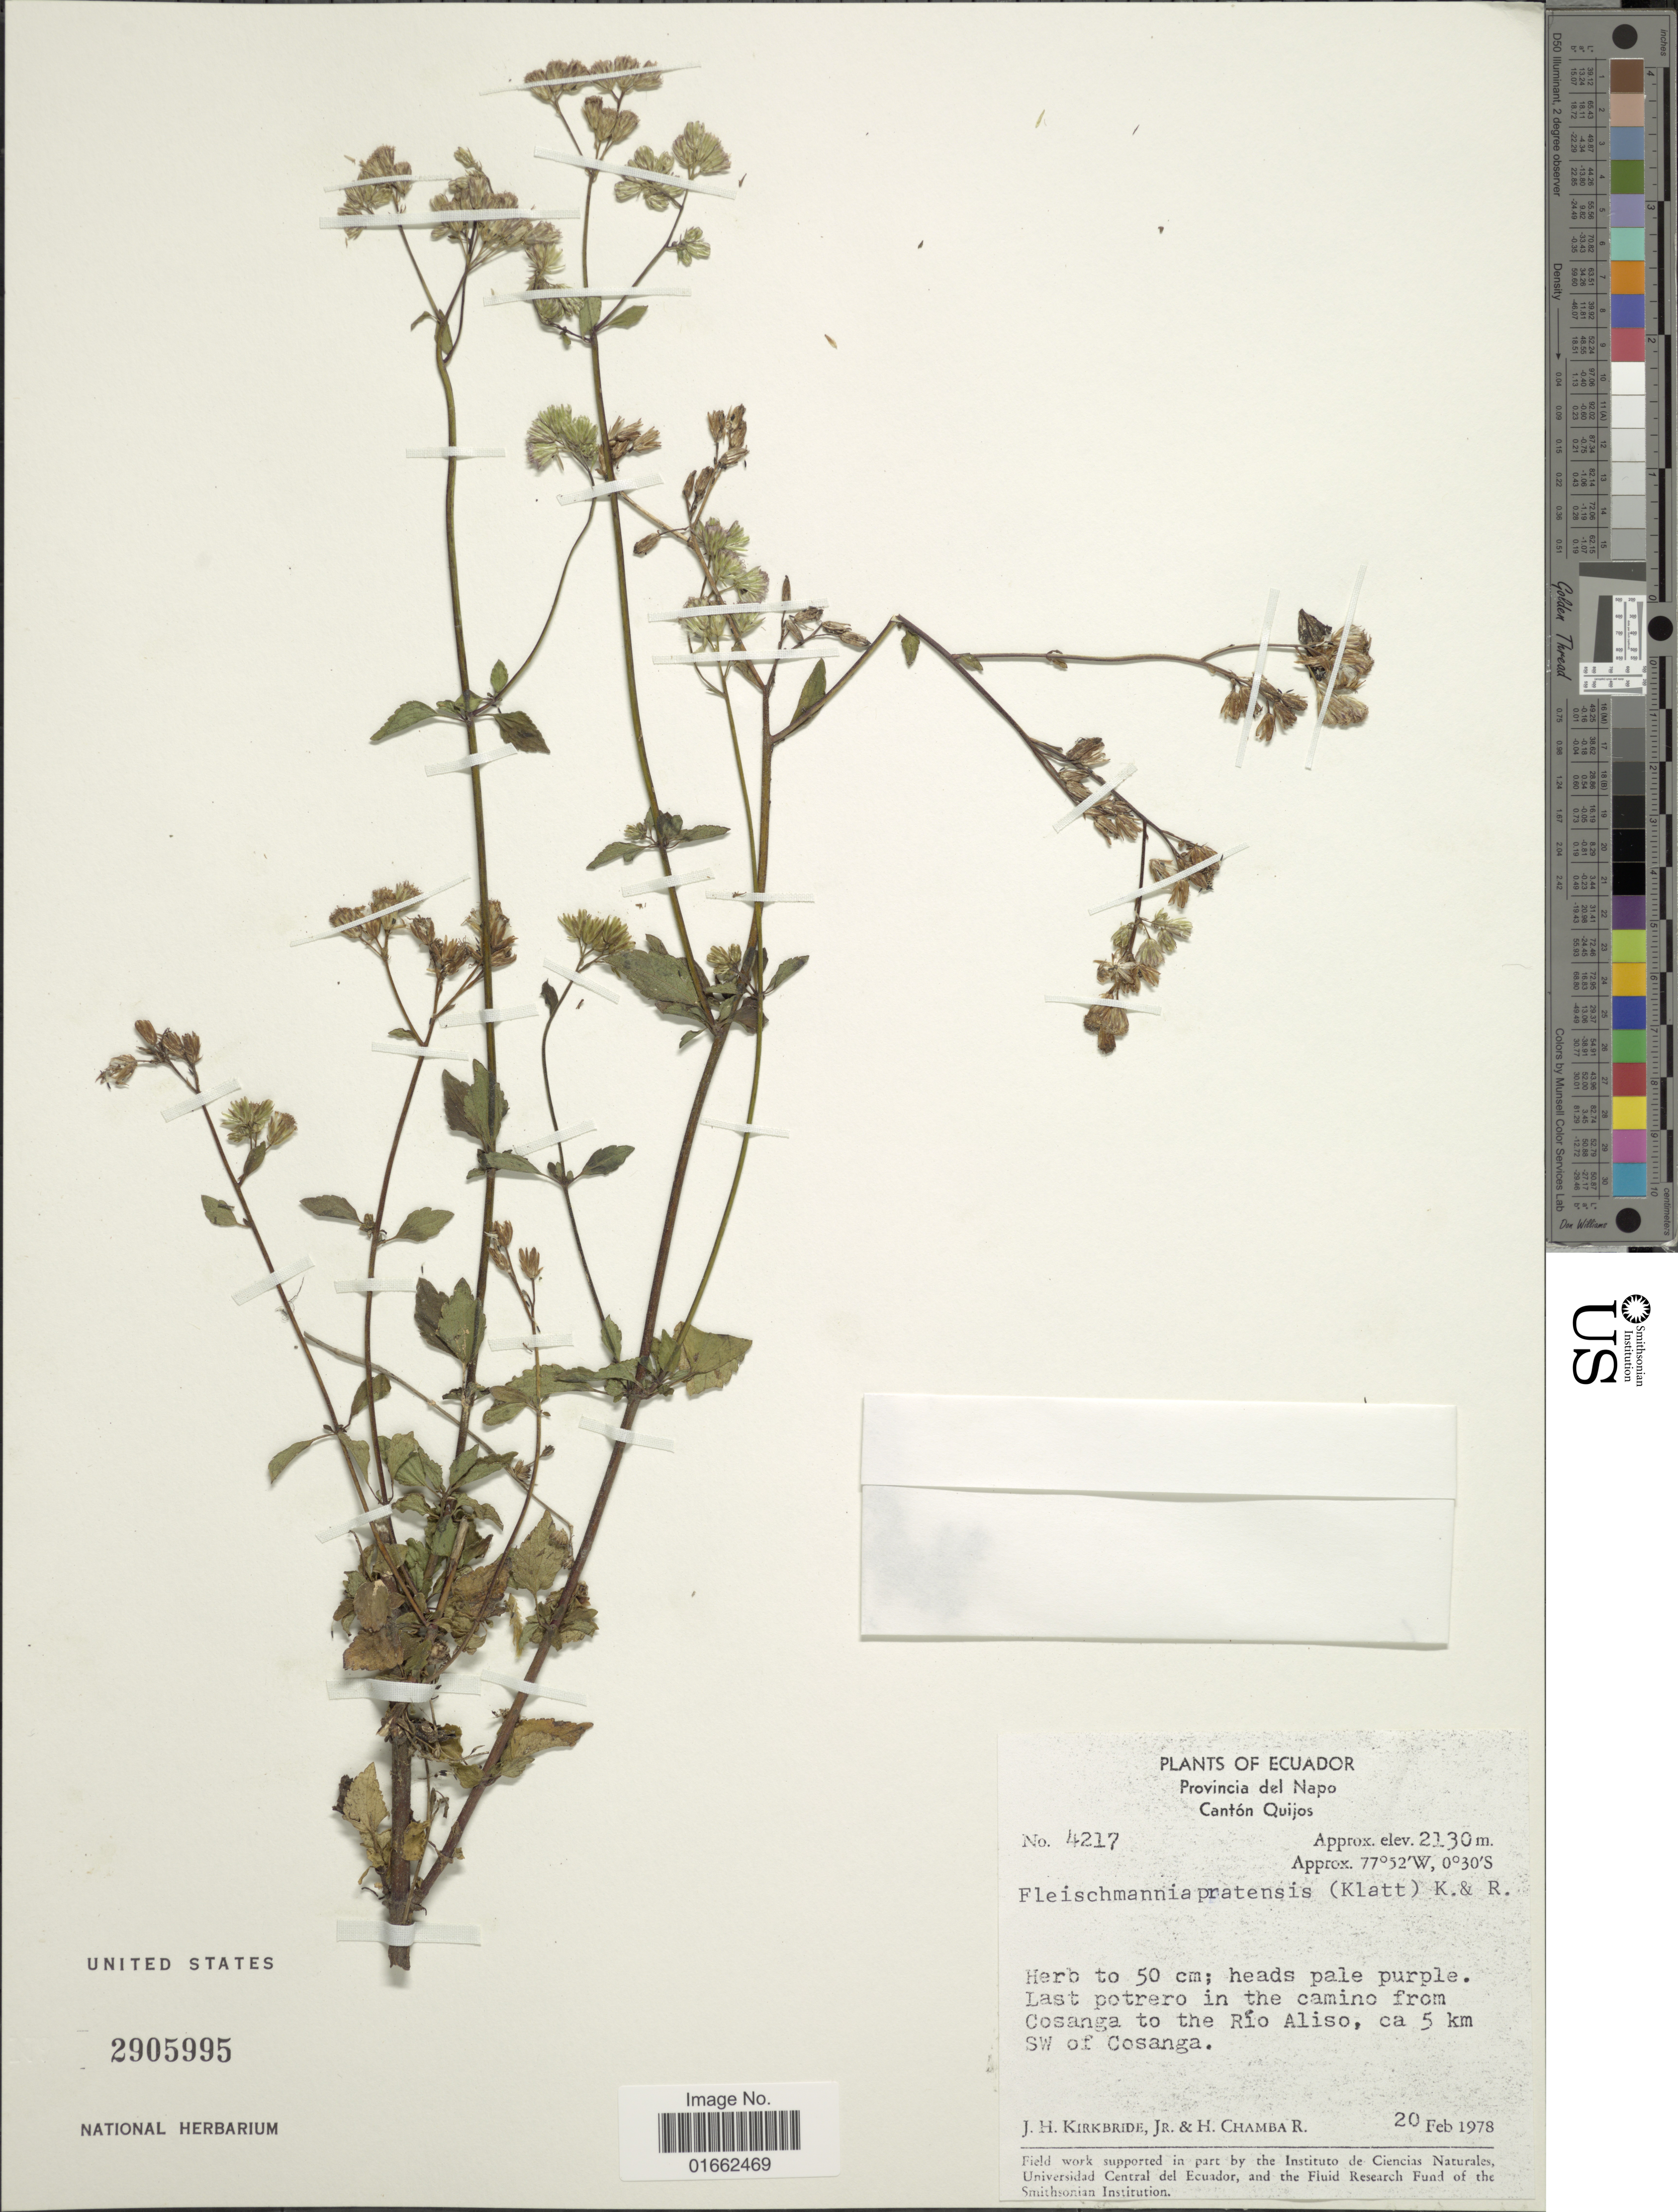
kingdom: Plantae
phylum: Tracheophyta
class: Magnoliopsida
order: Asterales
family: Asteraceae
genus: Fleischmannia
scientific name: Fleischmannia pratensis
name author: (Klatt) R.M. King & H. Rob.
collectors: J. H. Kirkbride & H. Chamba-R.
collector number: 4217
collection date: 1978-02-20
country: Ecuador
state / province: Napo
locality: Provincia del Napo. Cantón Quijos. Last potrero in the camino from Cosanga to the Río Aliso, ca 5 km SW of Cosanga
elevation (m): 2130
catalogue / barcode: US 2905995